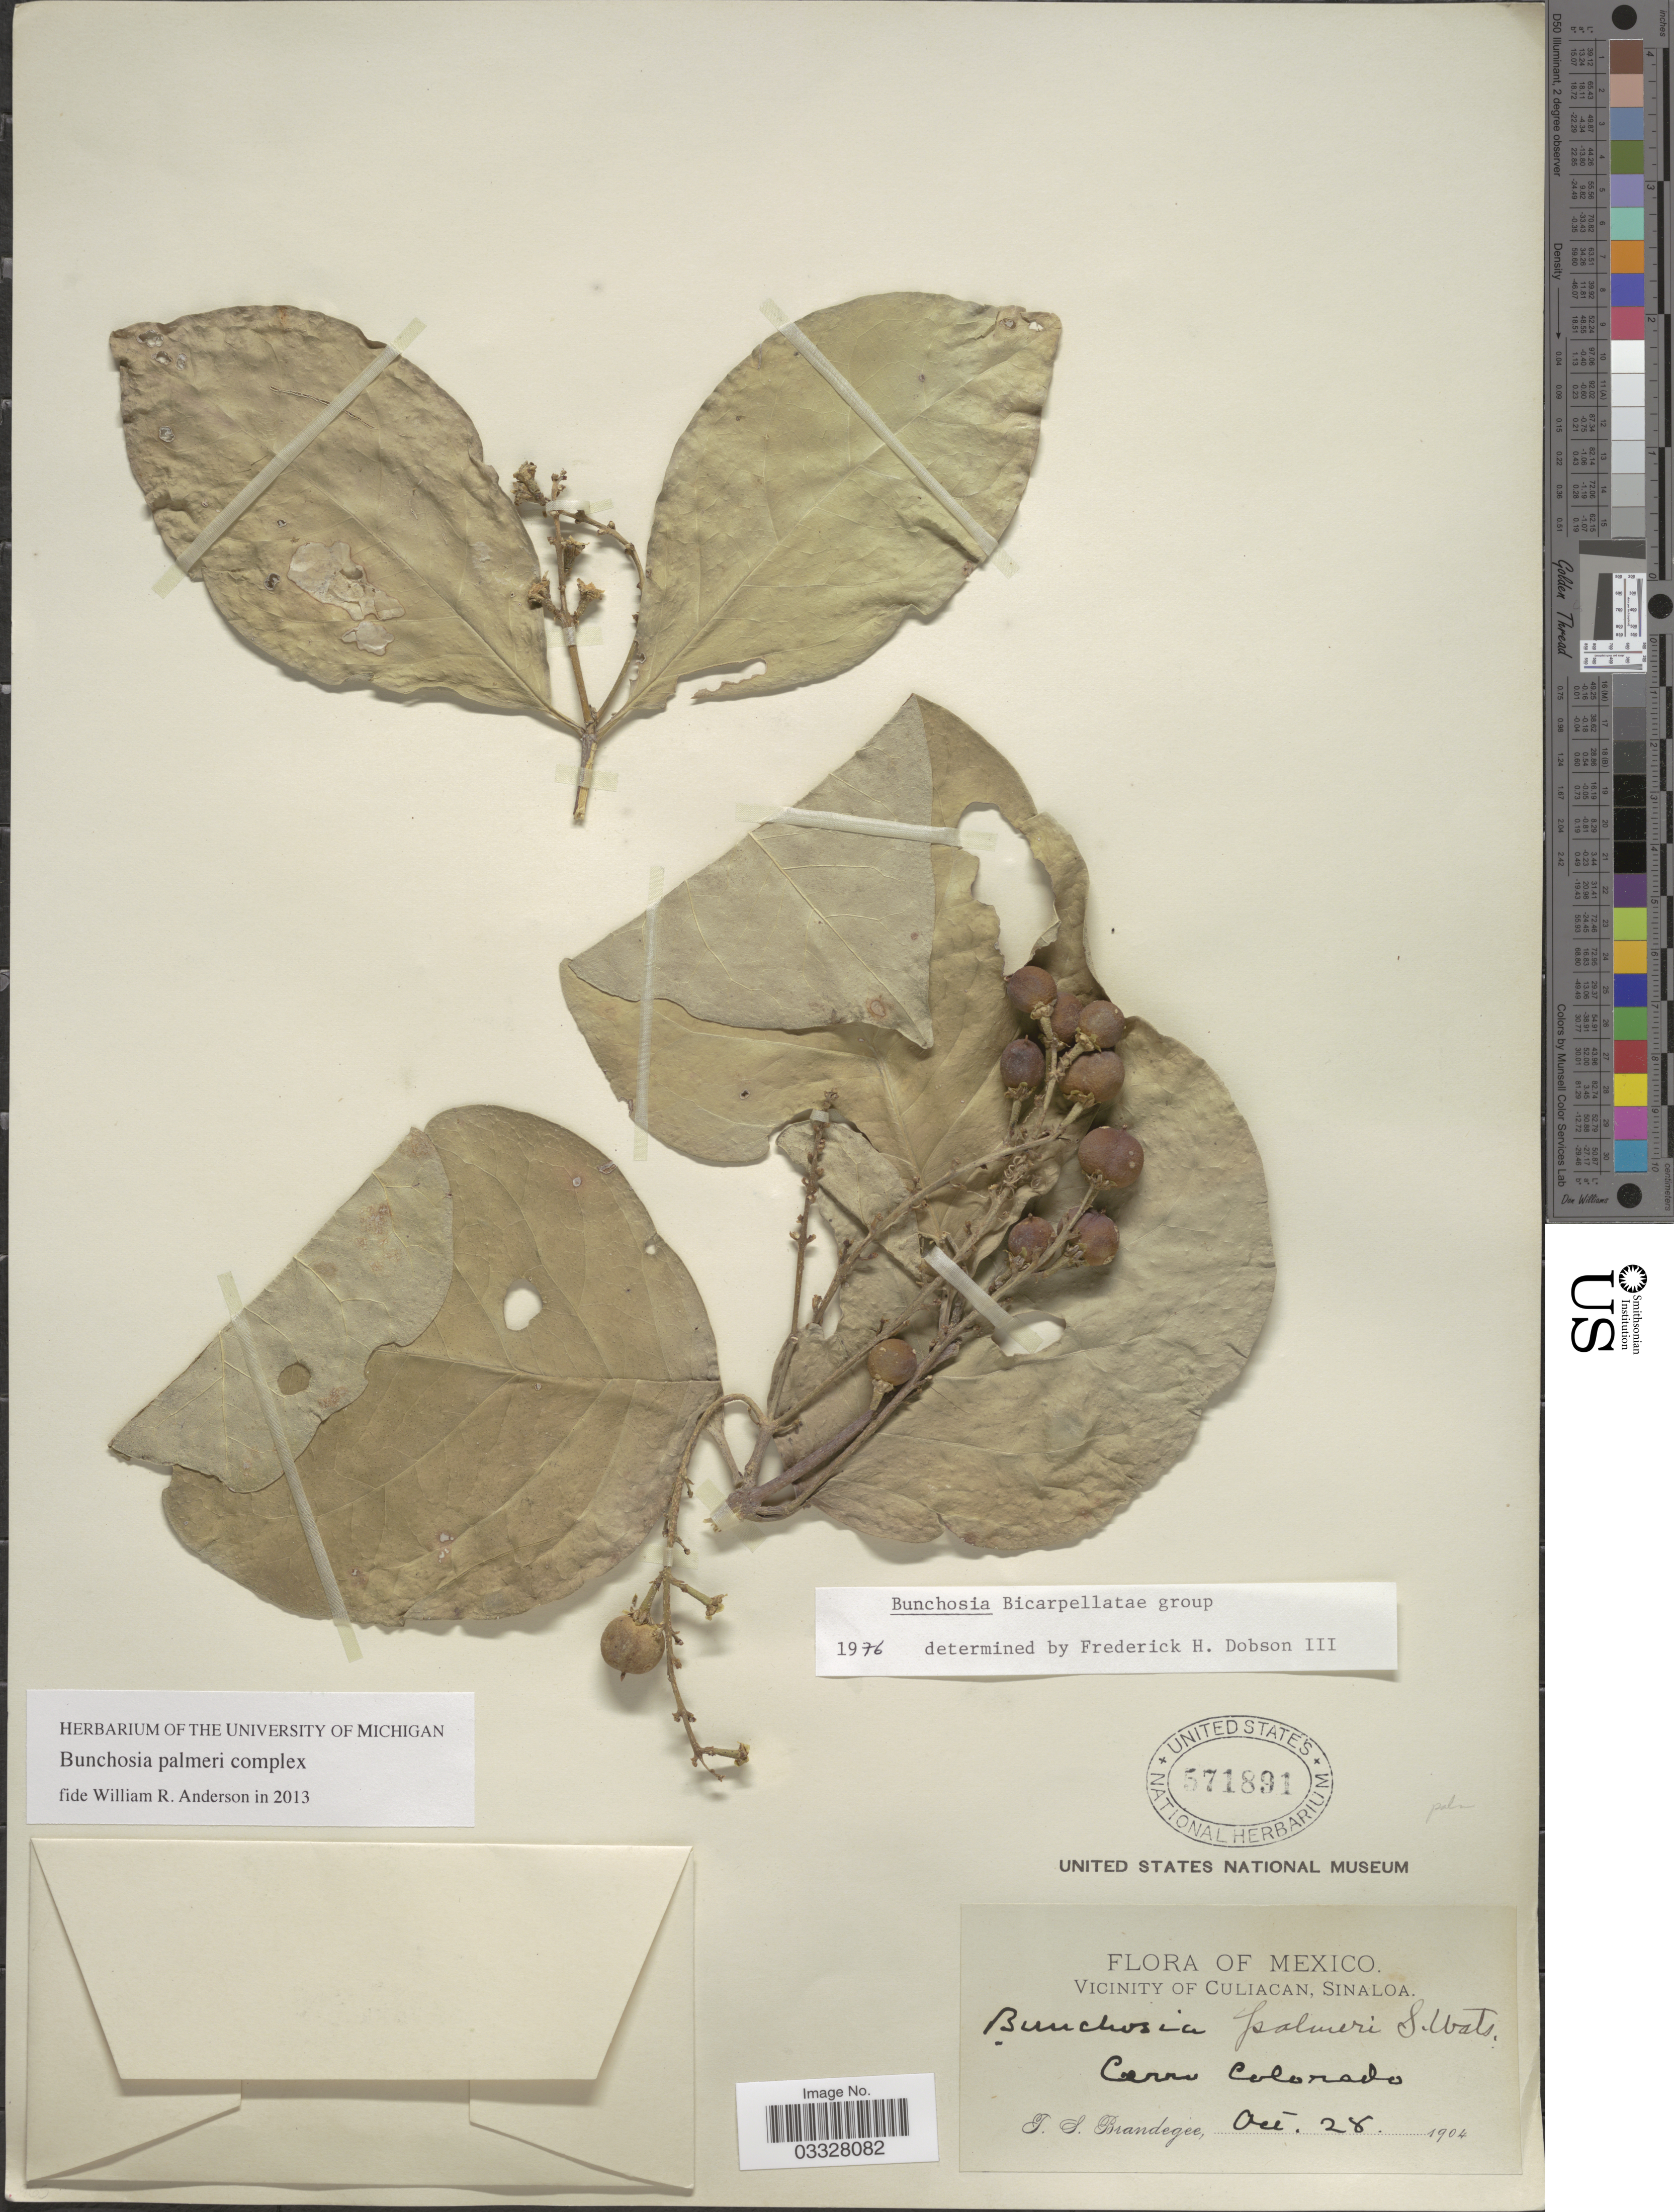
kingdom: Plantae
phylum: Tracheophyta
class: Magnoliopsida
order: Malpighiales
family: Malpighiaceae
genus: Bunchosia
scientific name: Bunchosia palmeri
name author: S. Watson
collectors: T. S. Brandegee (herbarium)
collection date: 1904-10-28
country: Mexico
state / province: Sinaloa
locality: Vicinity of Culiacan. Cerro Colorado.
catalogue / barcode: US 571891